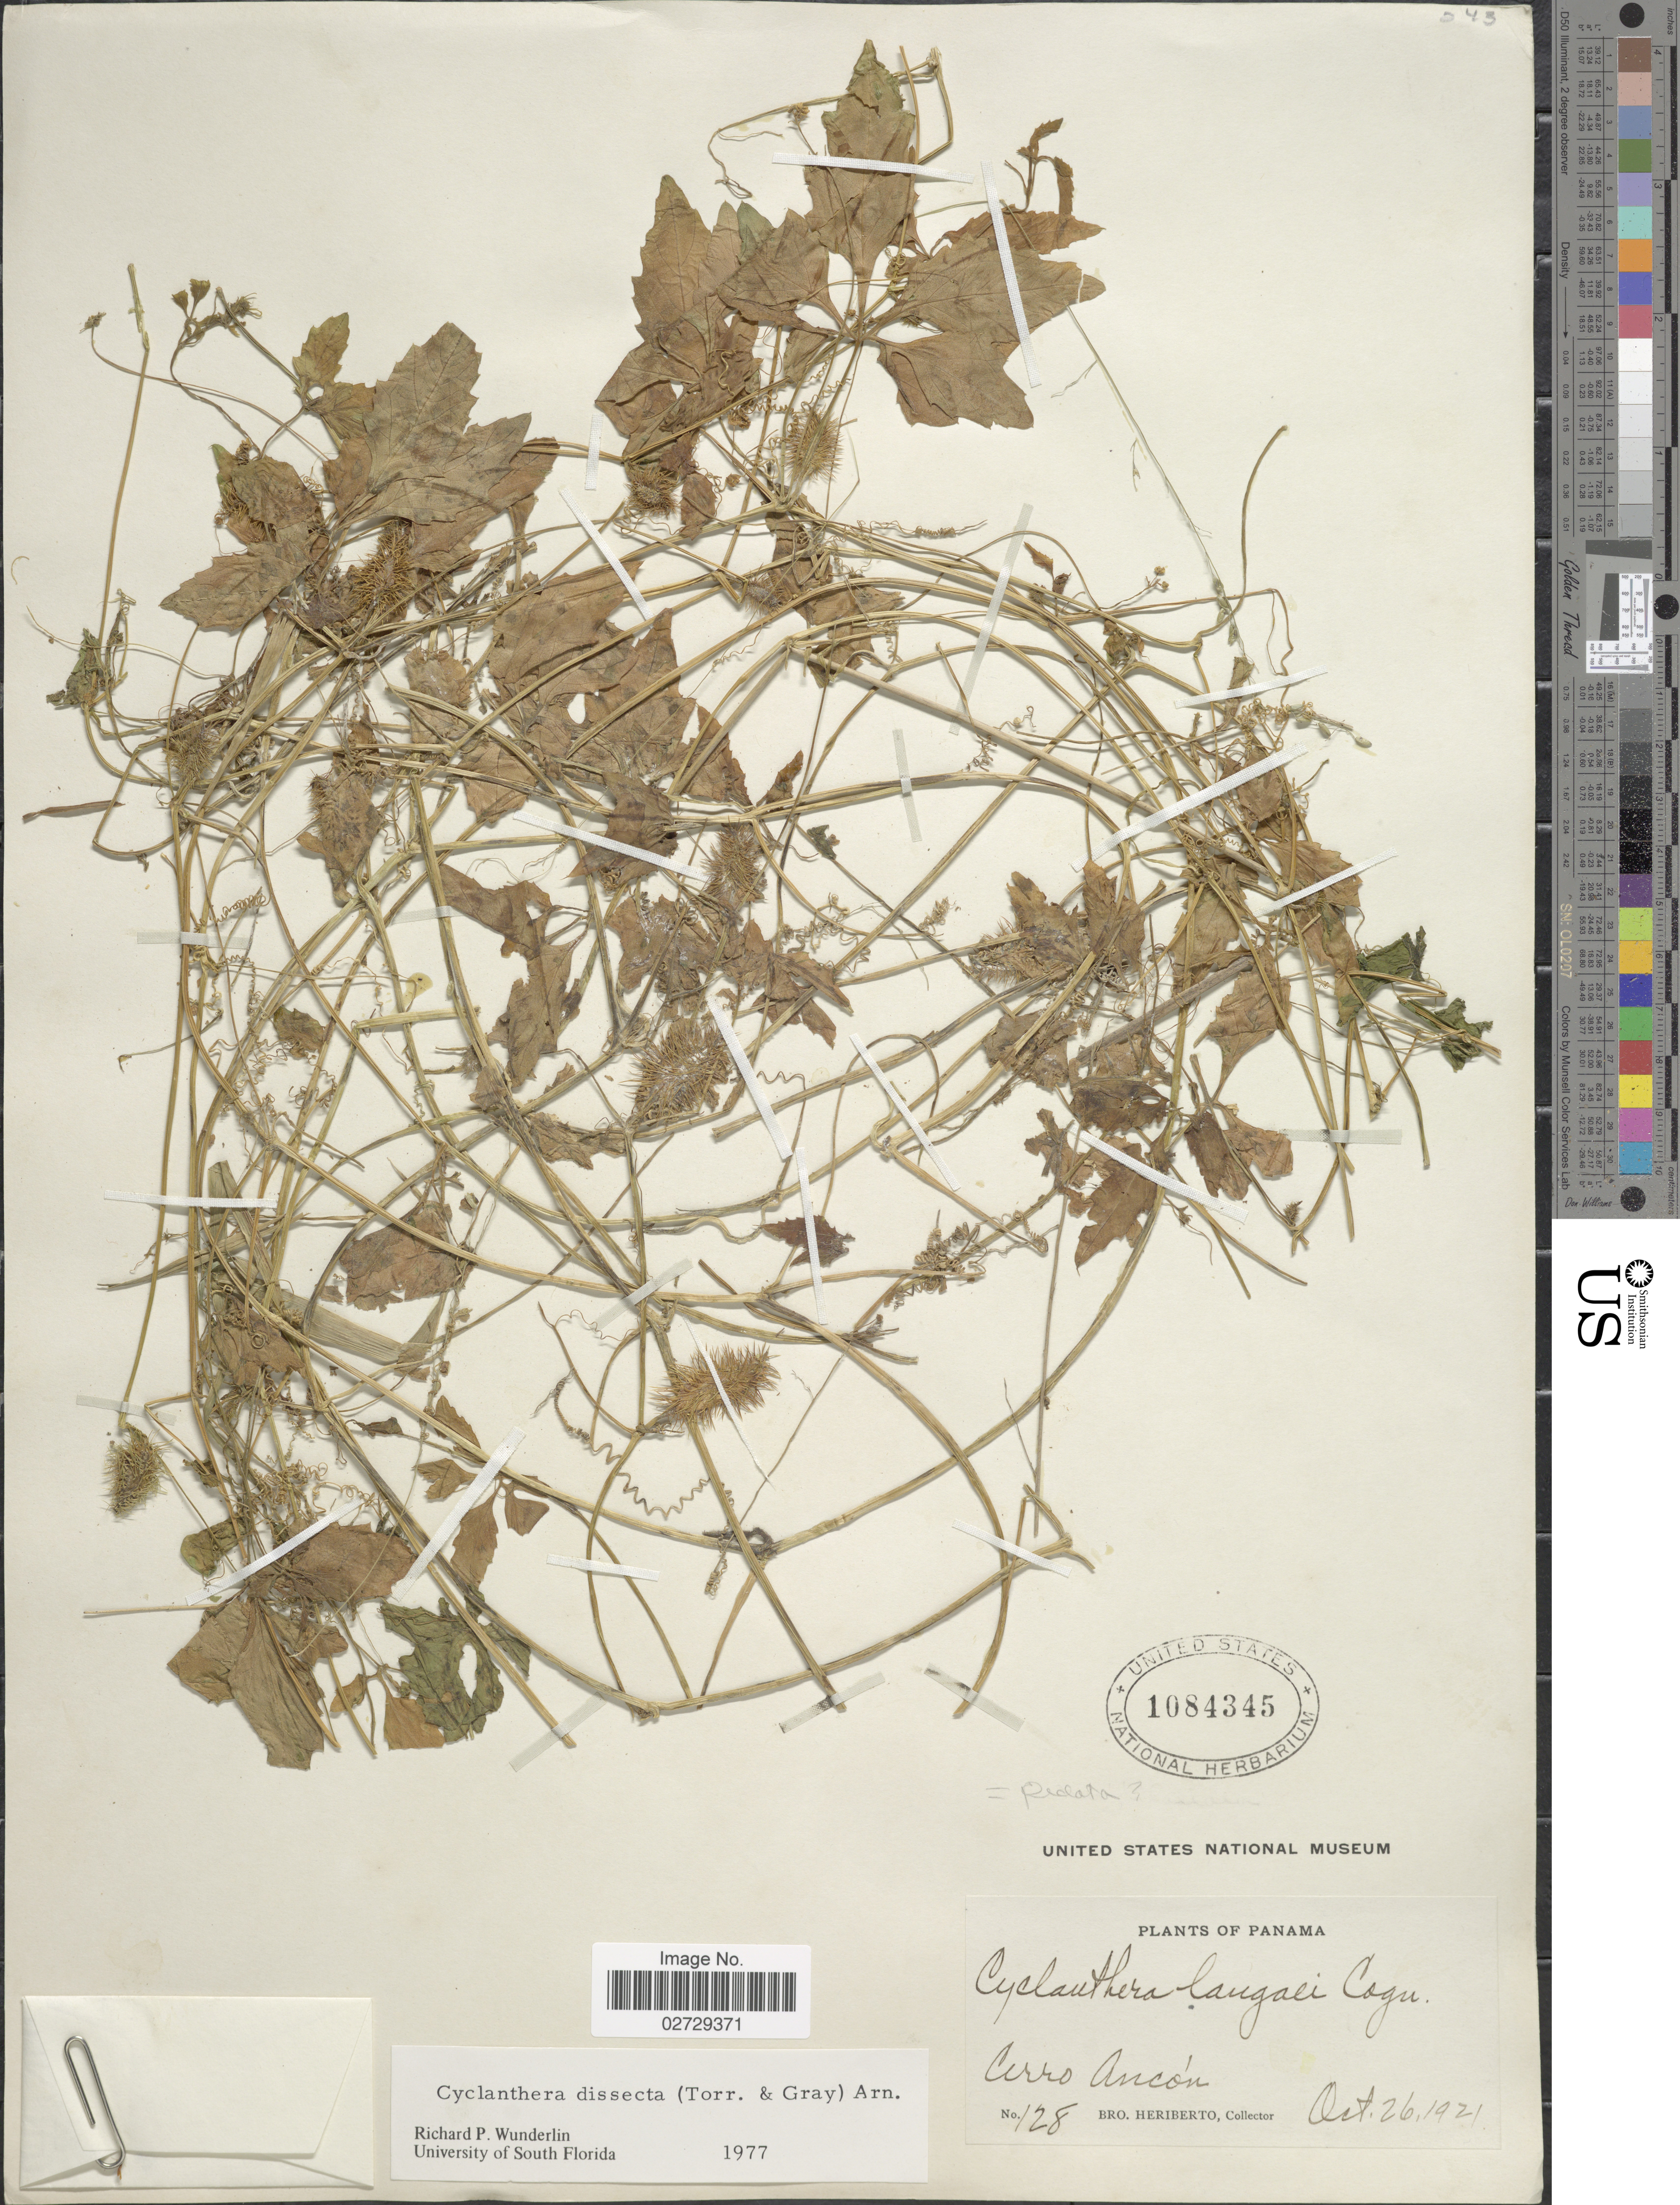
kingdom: Plantae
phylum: Tracheophyta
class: Magnoliopsida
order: Cucurbitales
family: Cucurbitaceae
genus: Cyclanthera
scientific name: Cyclanthera dissecta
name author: (Torr. & A. Gray) Arn.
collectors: B. Heriberto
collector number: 128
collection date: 1921-10-26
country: Panama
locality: Cerro Ancón.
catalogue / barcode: US 1084345